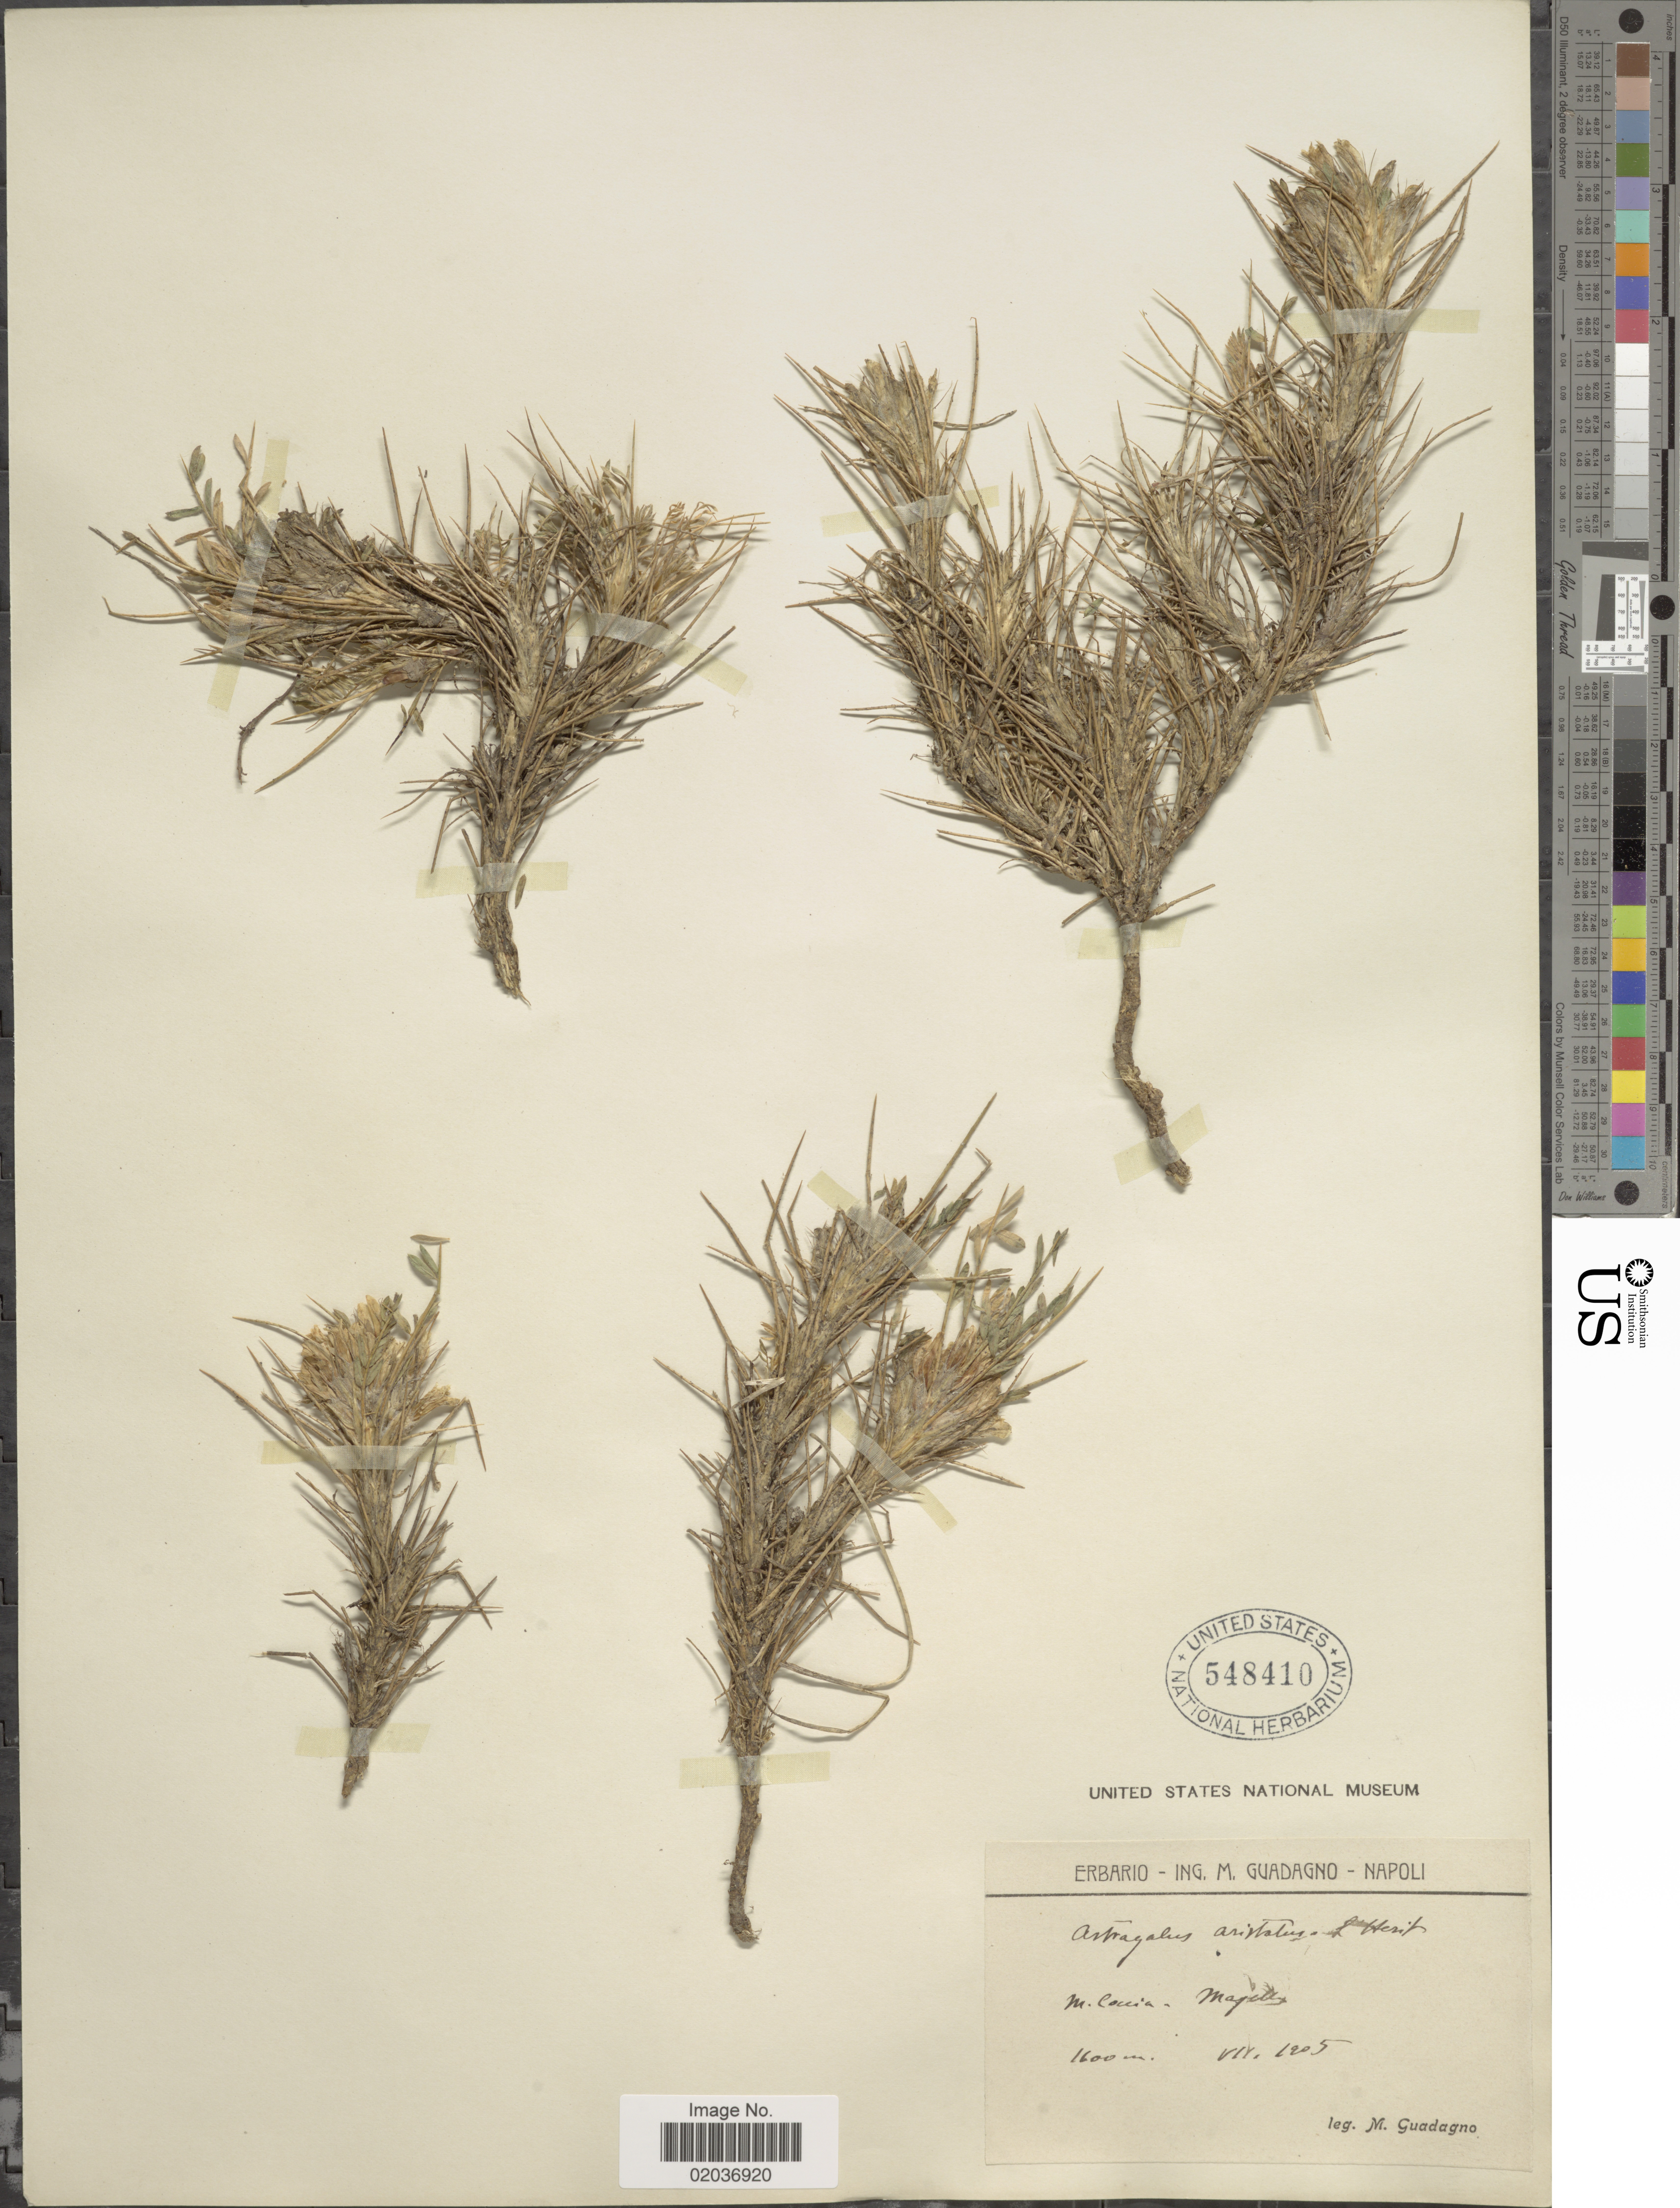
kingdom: Plantae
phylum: Tracheophyta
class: Magnoliopsida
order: Fabales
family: Fabaceae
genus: Astragalus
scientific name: Astragalus aristatus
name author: L'Hér.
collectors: M. Guadagno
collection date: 1905-07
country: Italy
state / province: Abruzzo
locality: M. Coccia. Majella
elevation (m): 1600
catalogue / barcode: US 548410